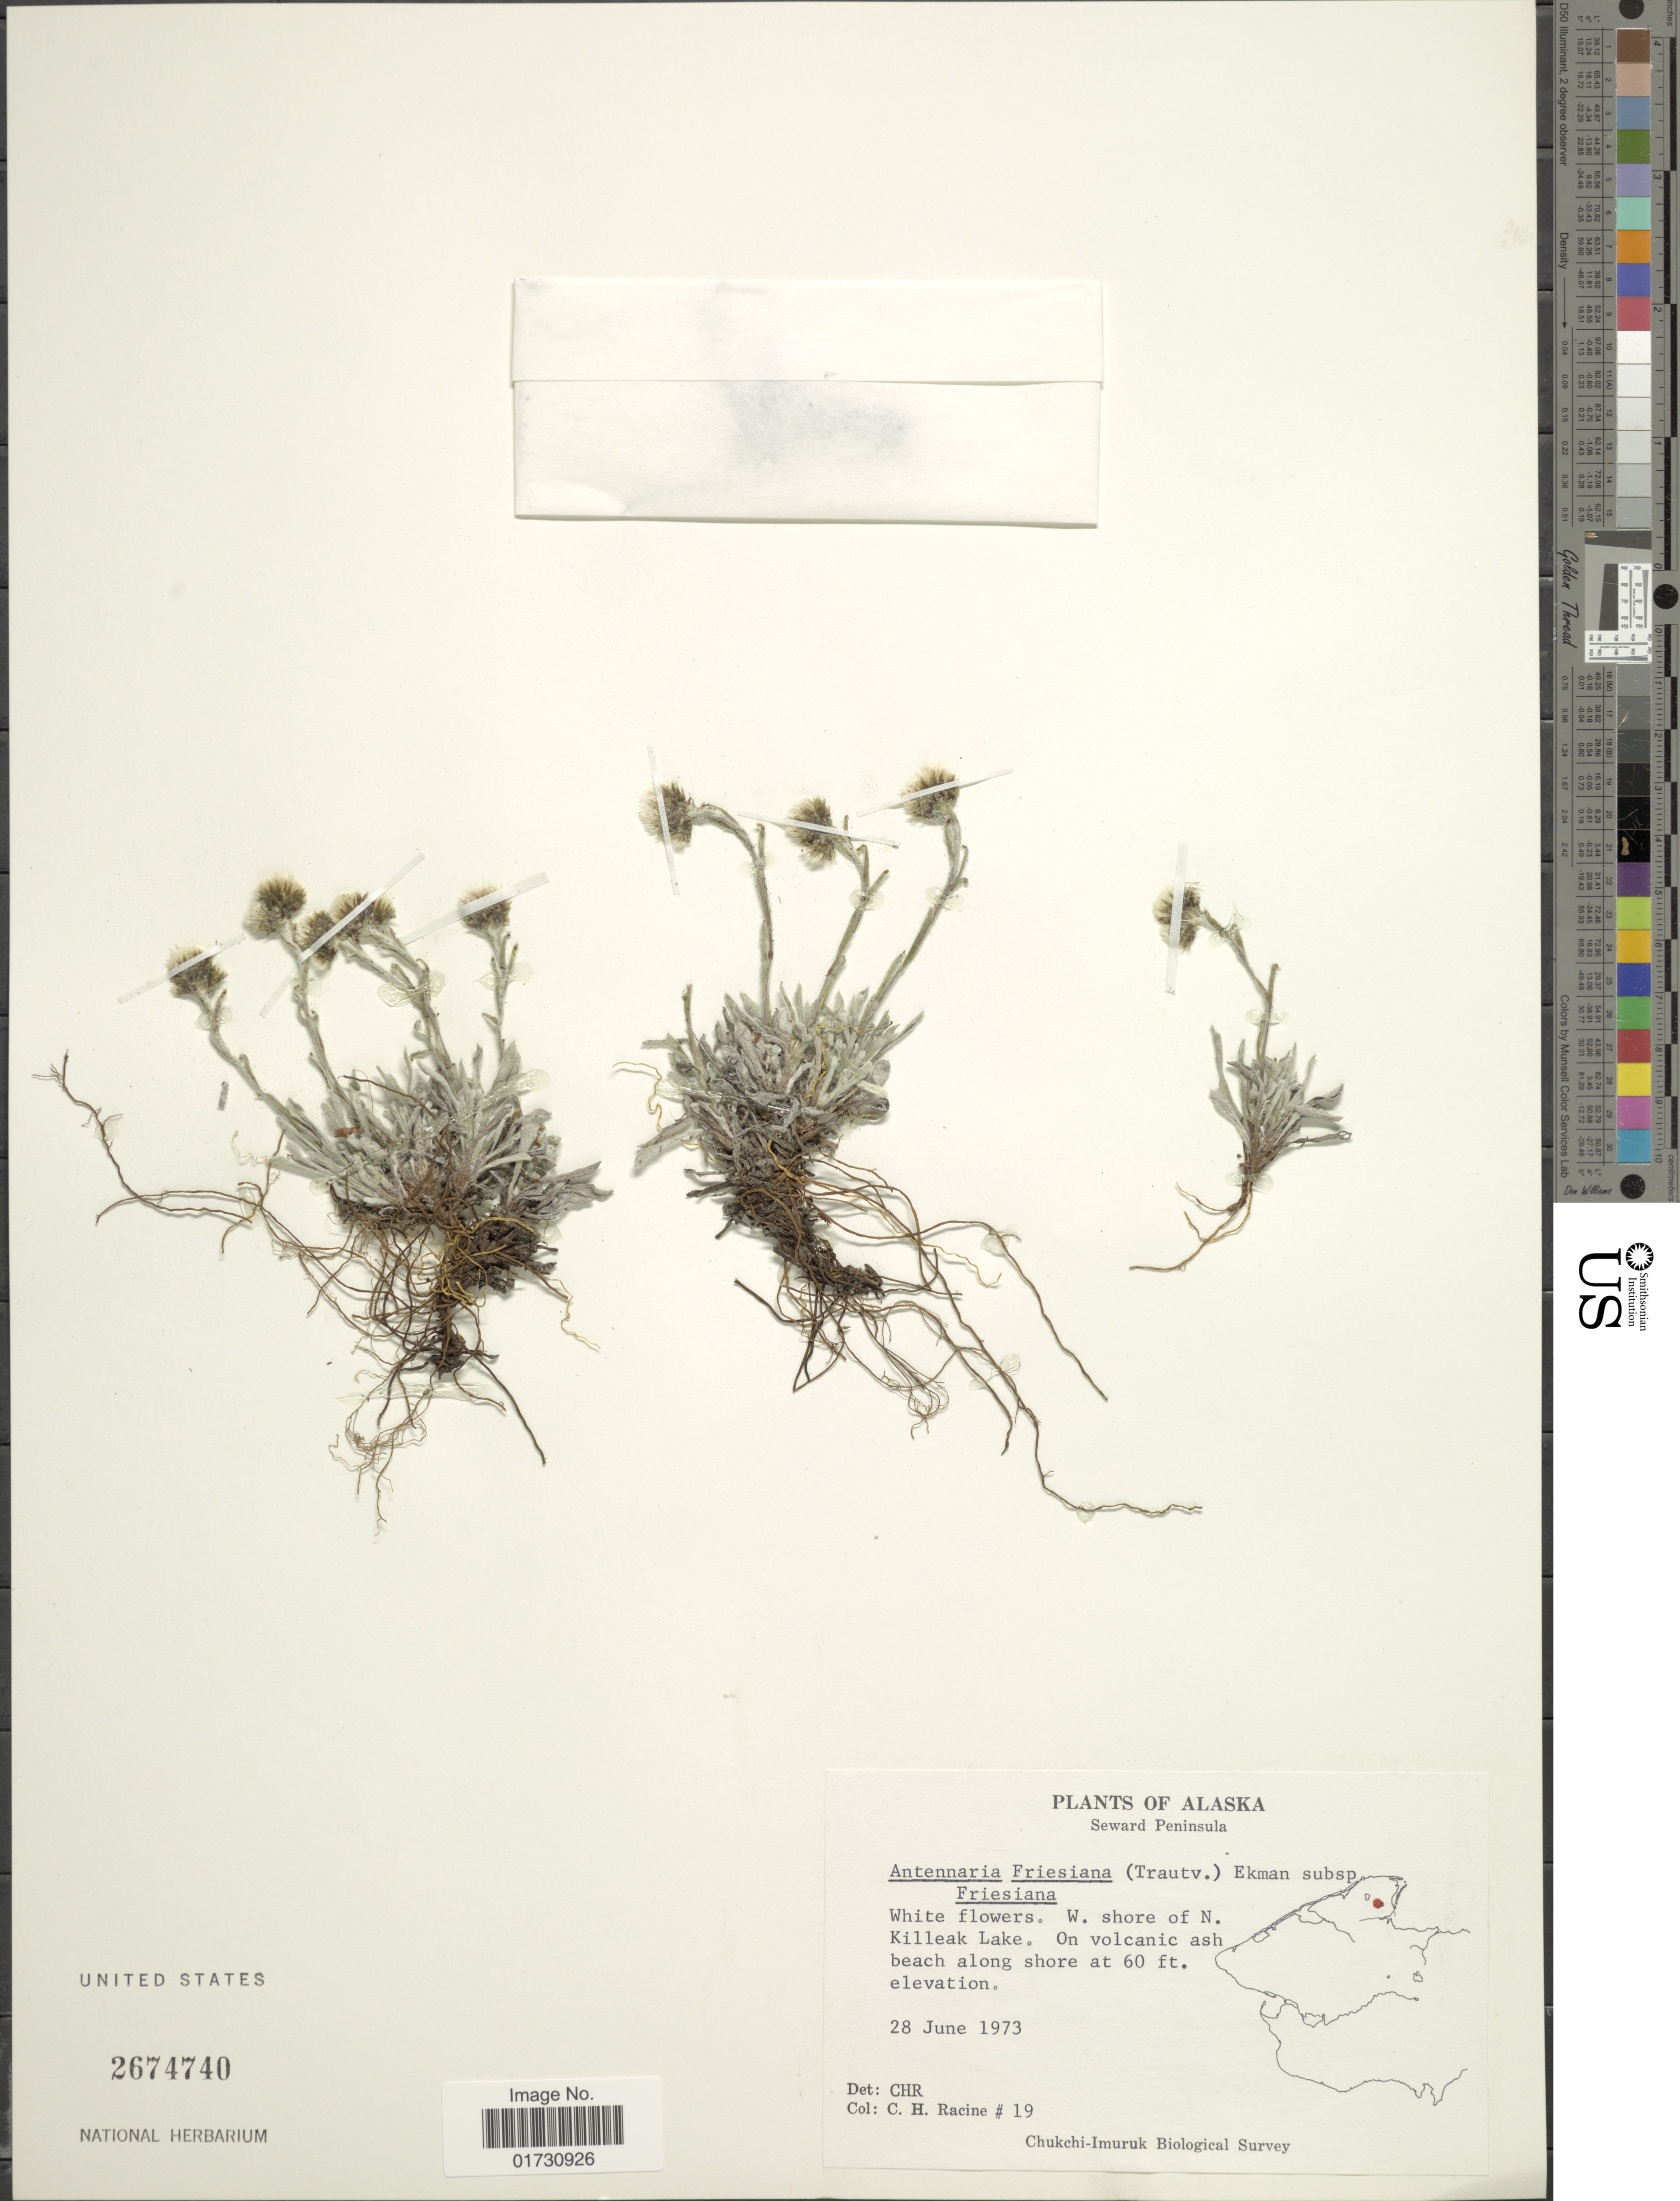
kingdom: Plantae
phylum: Tracheophyta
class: Magnoliopsida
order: Asterales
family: Asteraceae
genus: Antennaria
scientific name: Antennaria friesiana subsp. friesiana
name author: (Trautv.) Ekman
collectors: C. Racine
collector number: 19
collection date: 1973-06-28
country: United States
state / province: Alaska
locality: Seward Peninsula, W. shore of N. Killeak Lake, On volcanic ash beach along shore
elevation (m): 18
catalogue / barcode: US 2674740